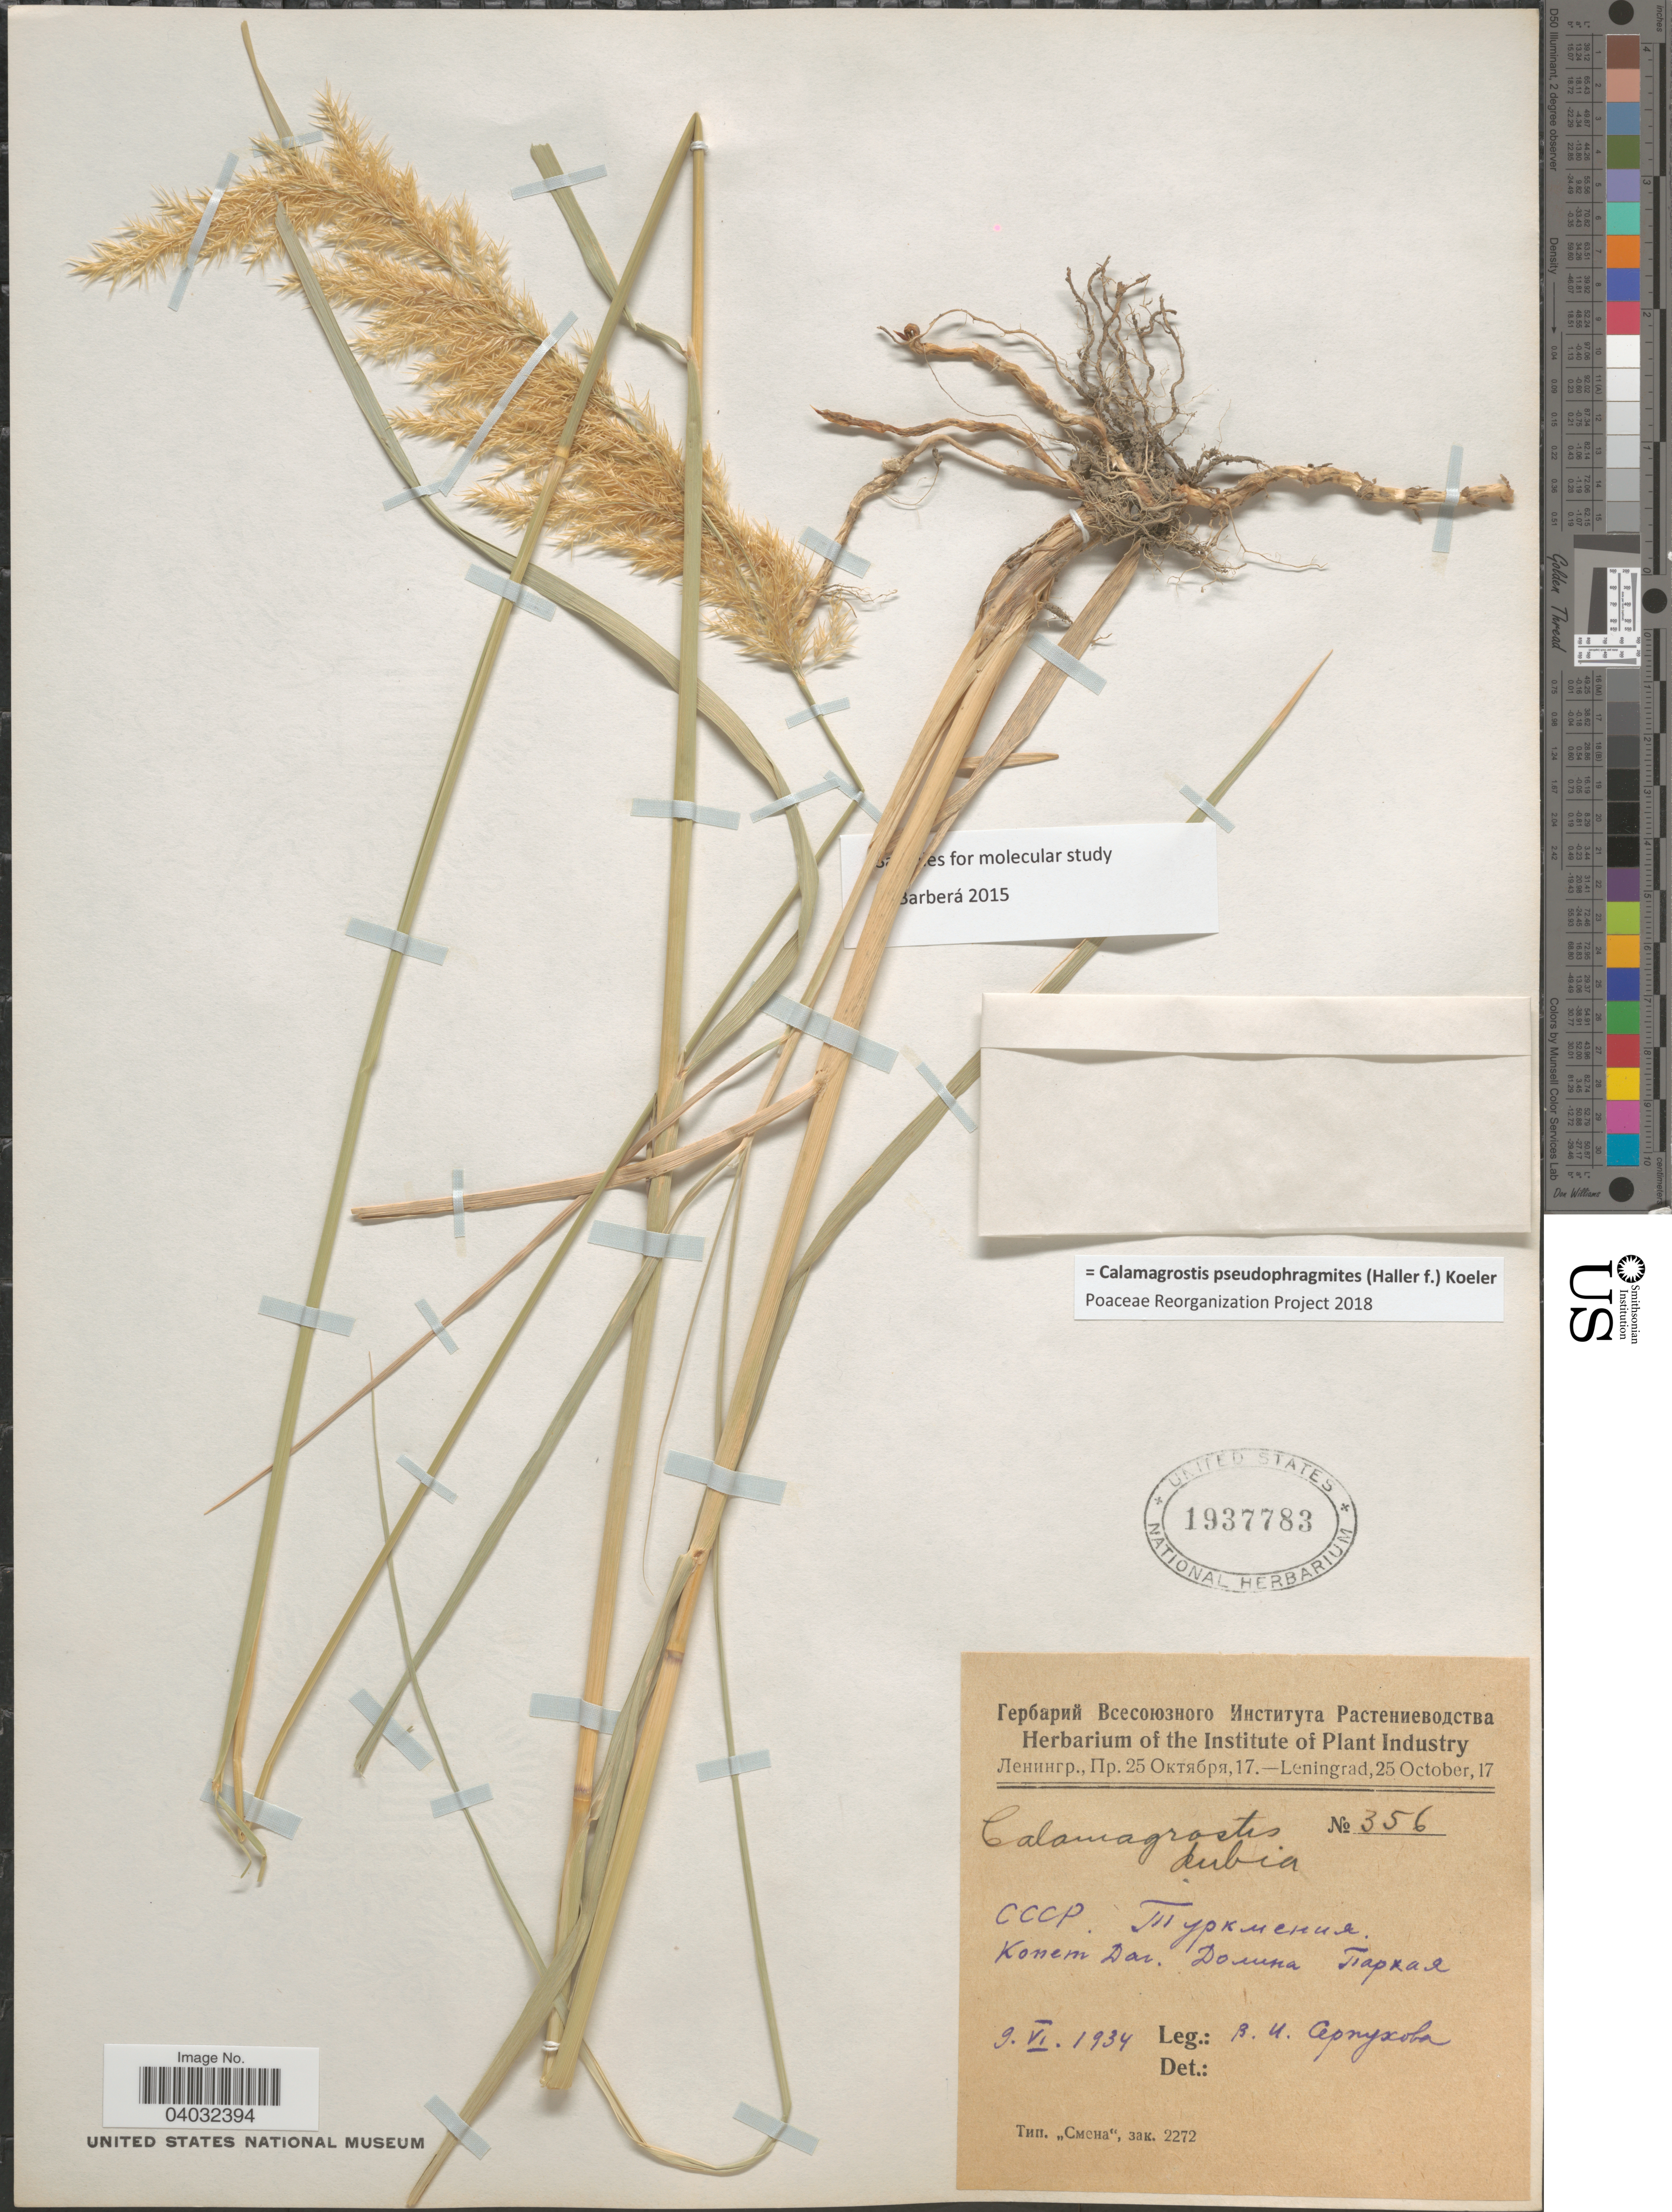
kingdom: Plantae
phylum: Tracheophyta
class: Liliopsida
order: Poales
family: Poaceae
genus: Calamagrostis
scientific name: Calamagrostis pseudophragmites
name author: (Haller f.) Koeler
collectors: V. Serpukhova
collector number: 356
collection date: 1934-06-09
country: Turkmenistan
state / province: Ahal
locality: Kppet Dag Range, valley of Parkhai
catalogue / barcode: US 1937783